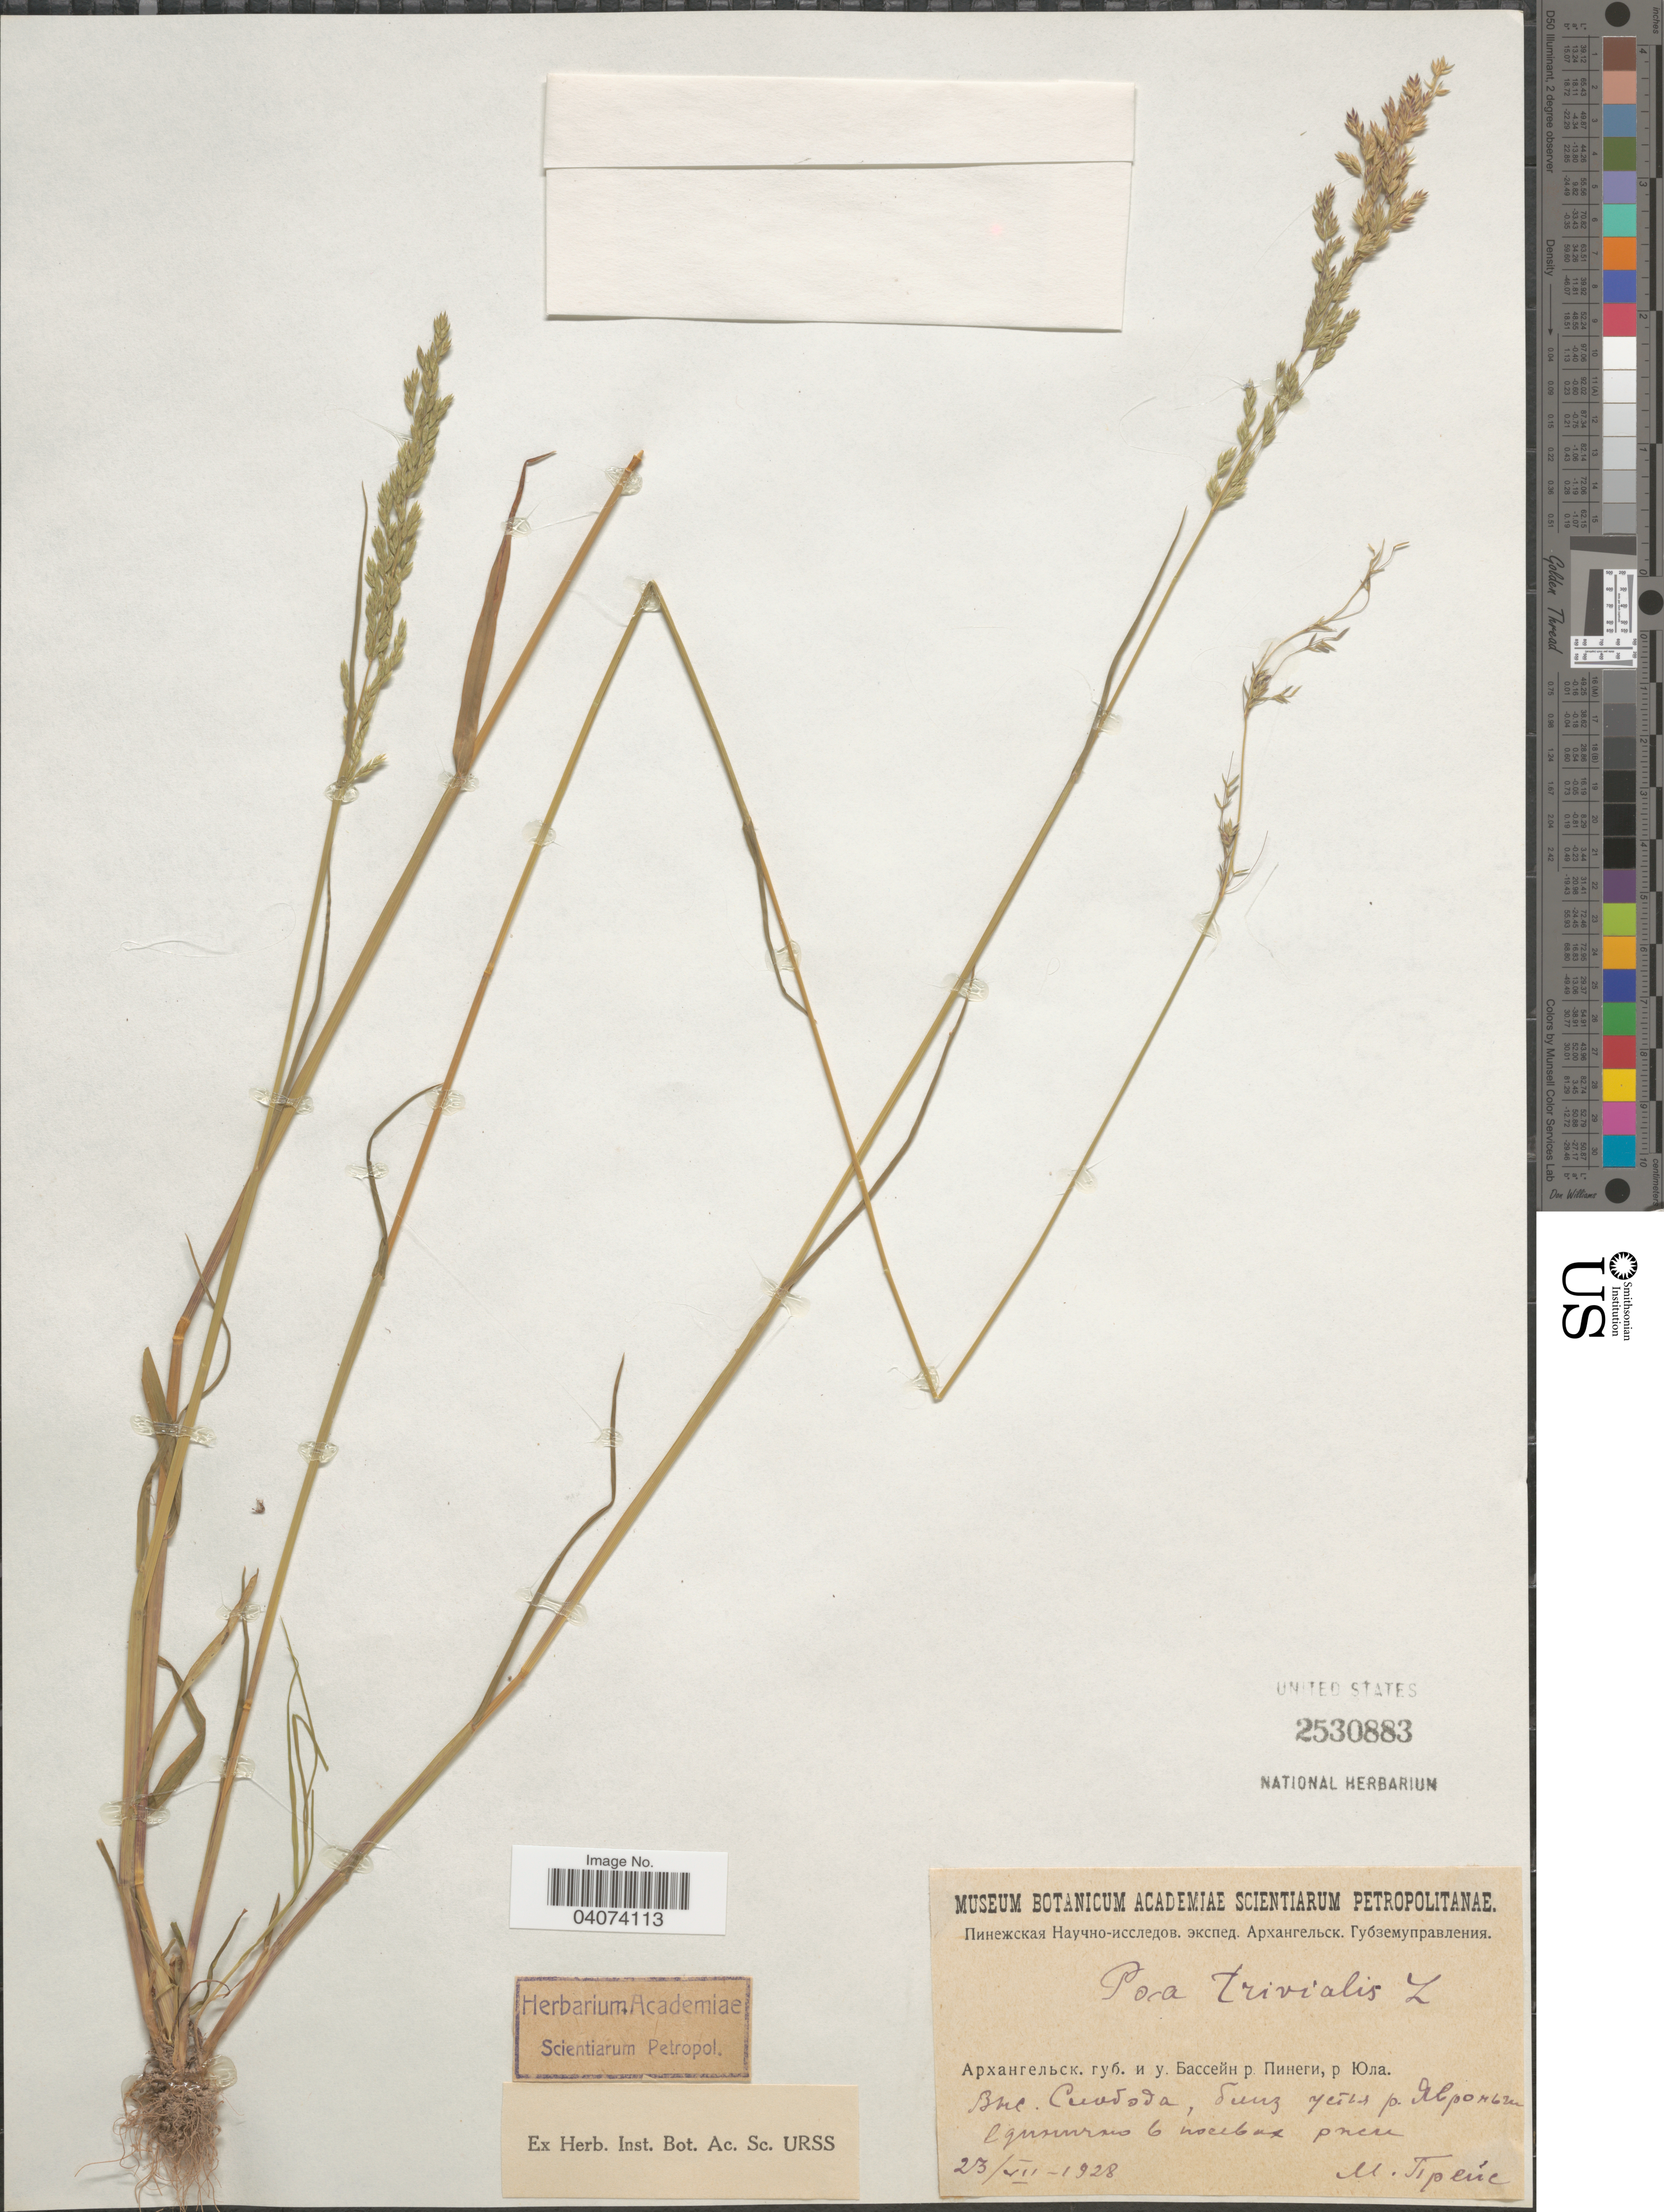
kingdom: Plantae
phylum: Tracheophyta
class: Liliopsida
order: Poales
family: Poaceae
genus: Poa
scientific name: Poa trivialis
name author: L.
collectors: M. Preis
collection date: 1928-07-23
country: Russian Federation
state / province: Arkhangelsk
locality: Basin of river Pinega, river Yula. Sloboda, near mouth of river Yavronga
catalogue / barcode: US 2530883